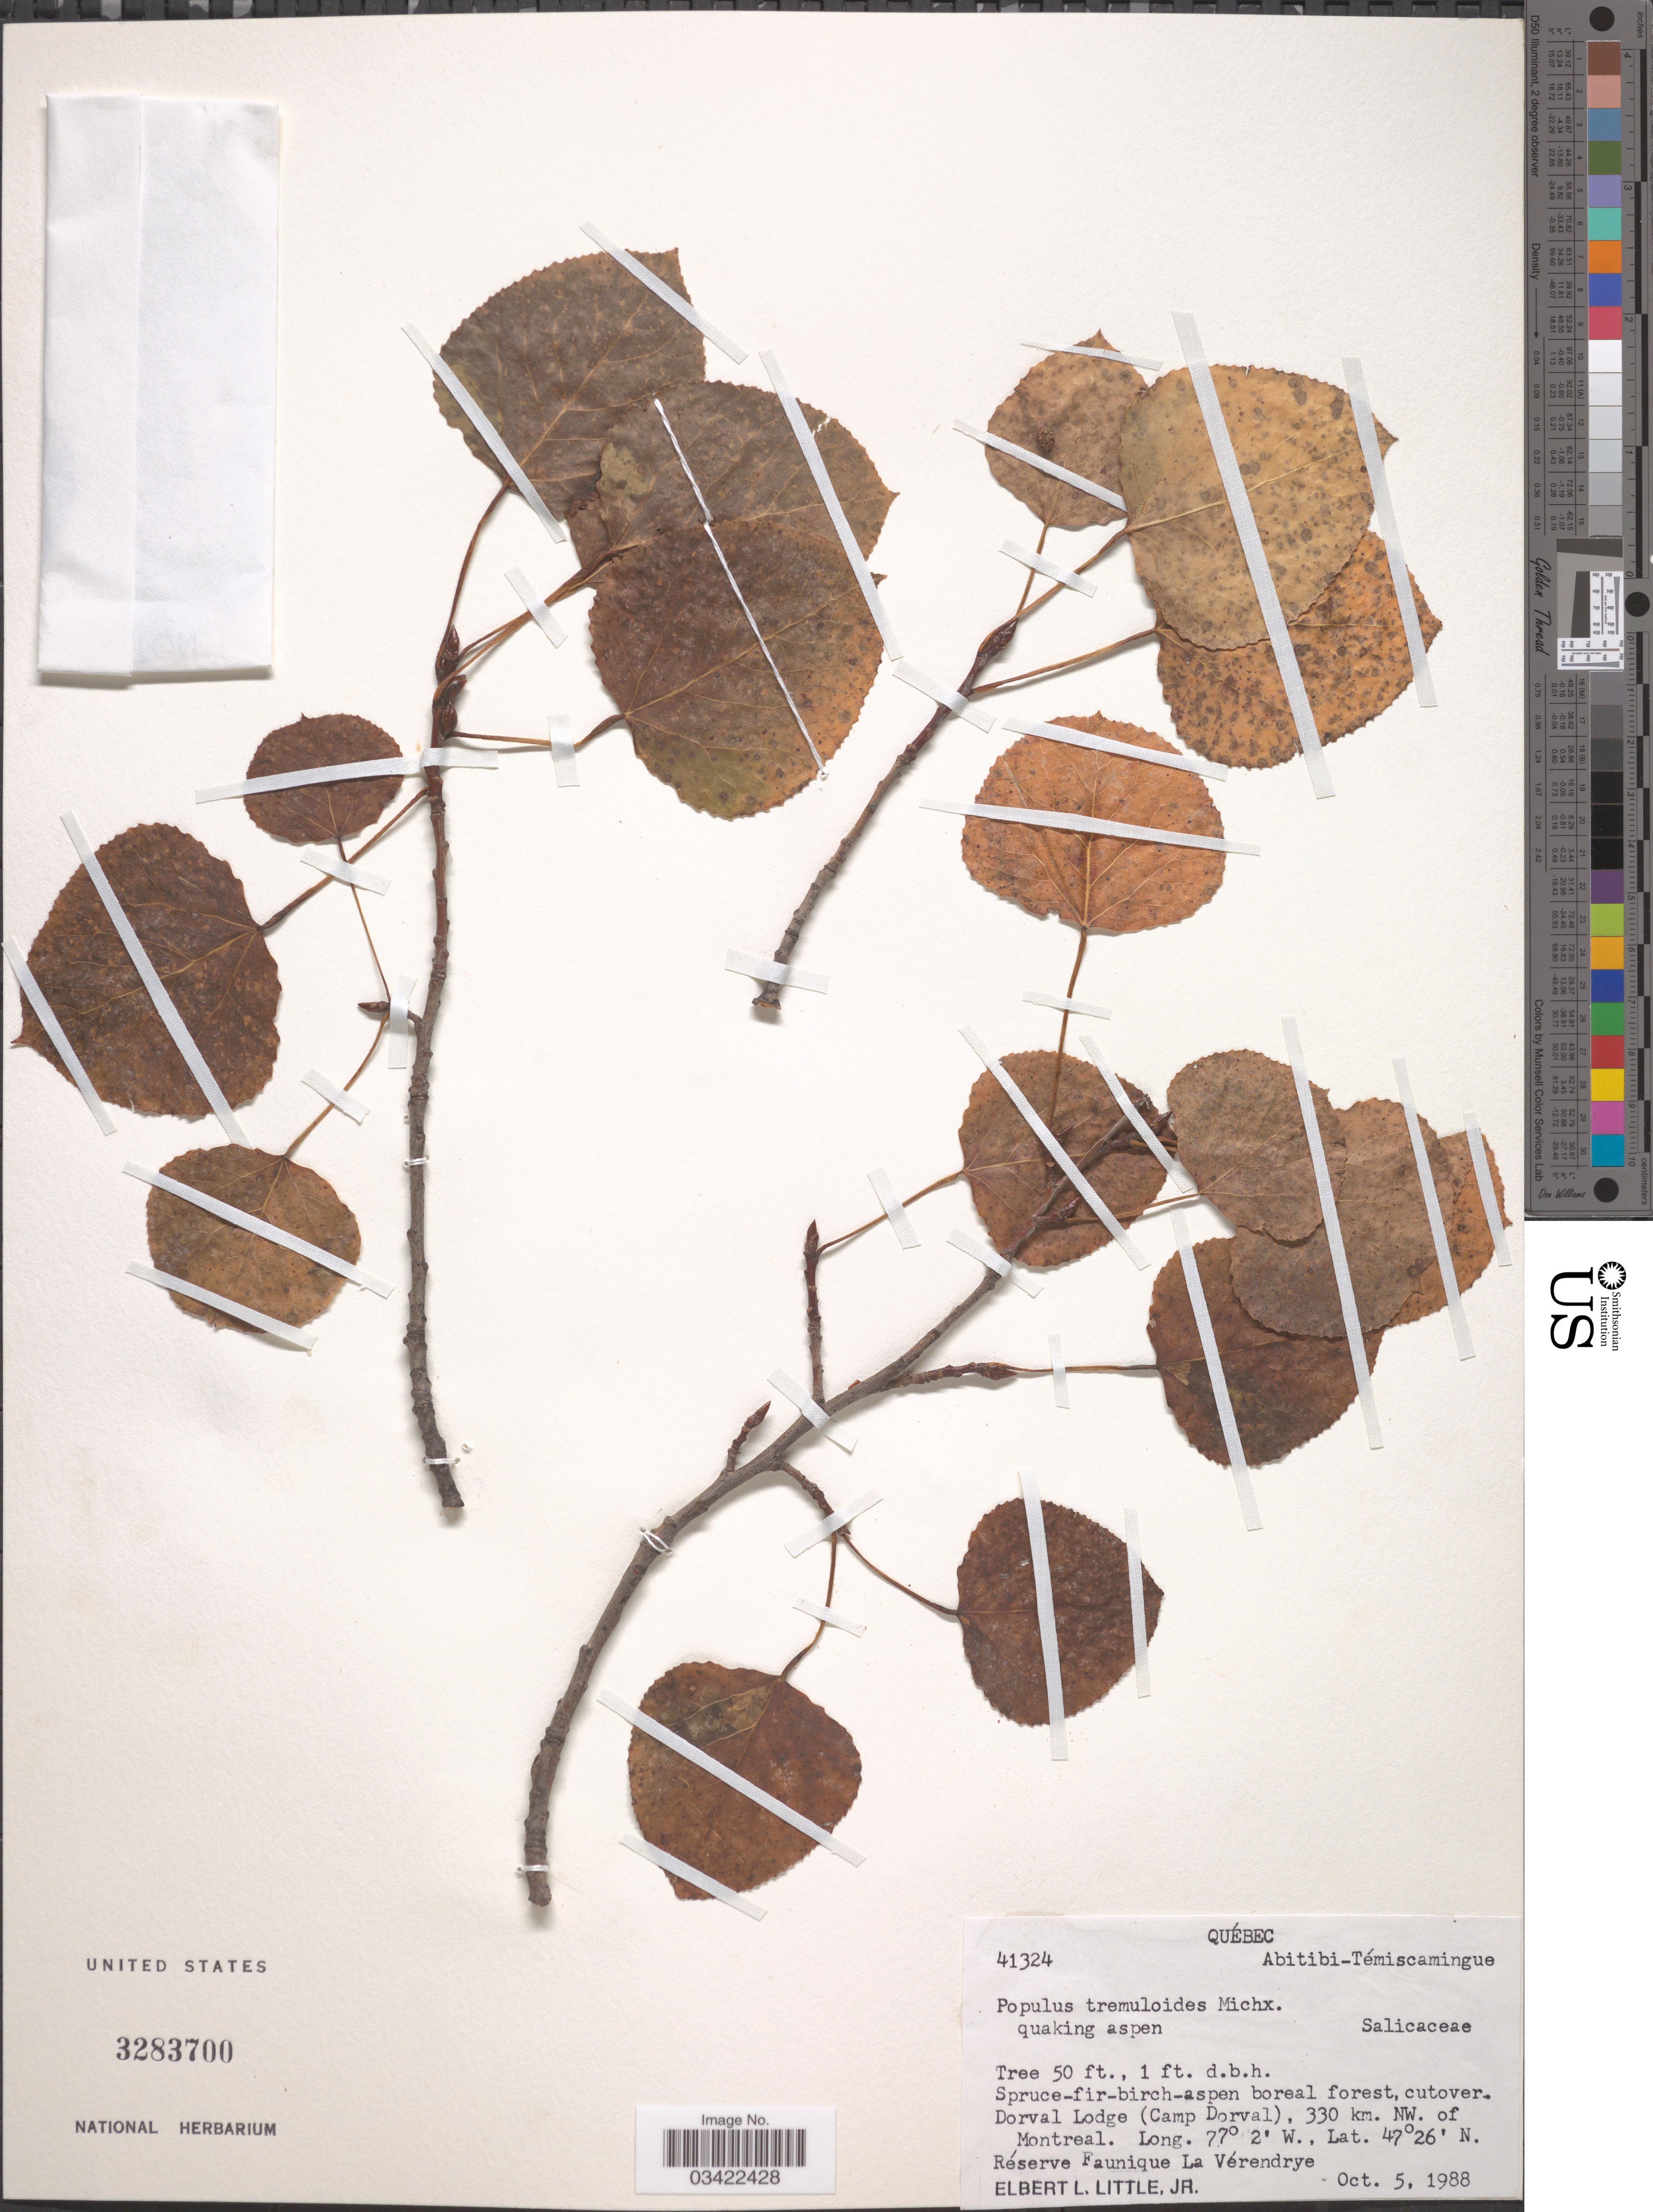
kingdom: Plantae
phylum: Tracheophyta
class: Magnoliopsida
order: Malpighiales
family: Salicaceae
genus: Populus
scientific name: Populus tremuloides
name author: Michx.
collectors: E. L. Little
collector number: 41324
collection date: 1988-10-05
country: Canada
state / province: Quebec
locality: Abitibi-Témiscamingue. Dorval Lodge (Camp Dorval), 330 km. NW of Montreal. Réserve Faunique La Vérendrye.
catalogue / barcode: US 3283700